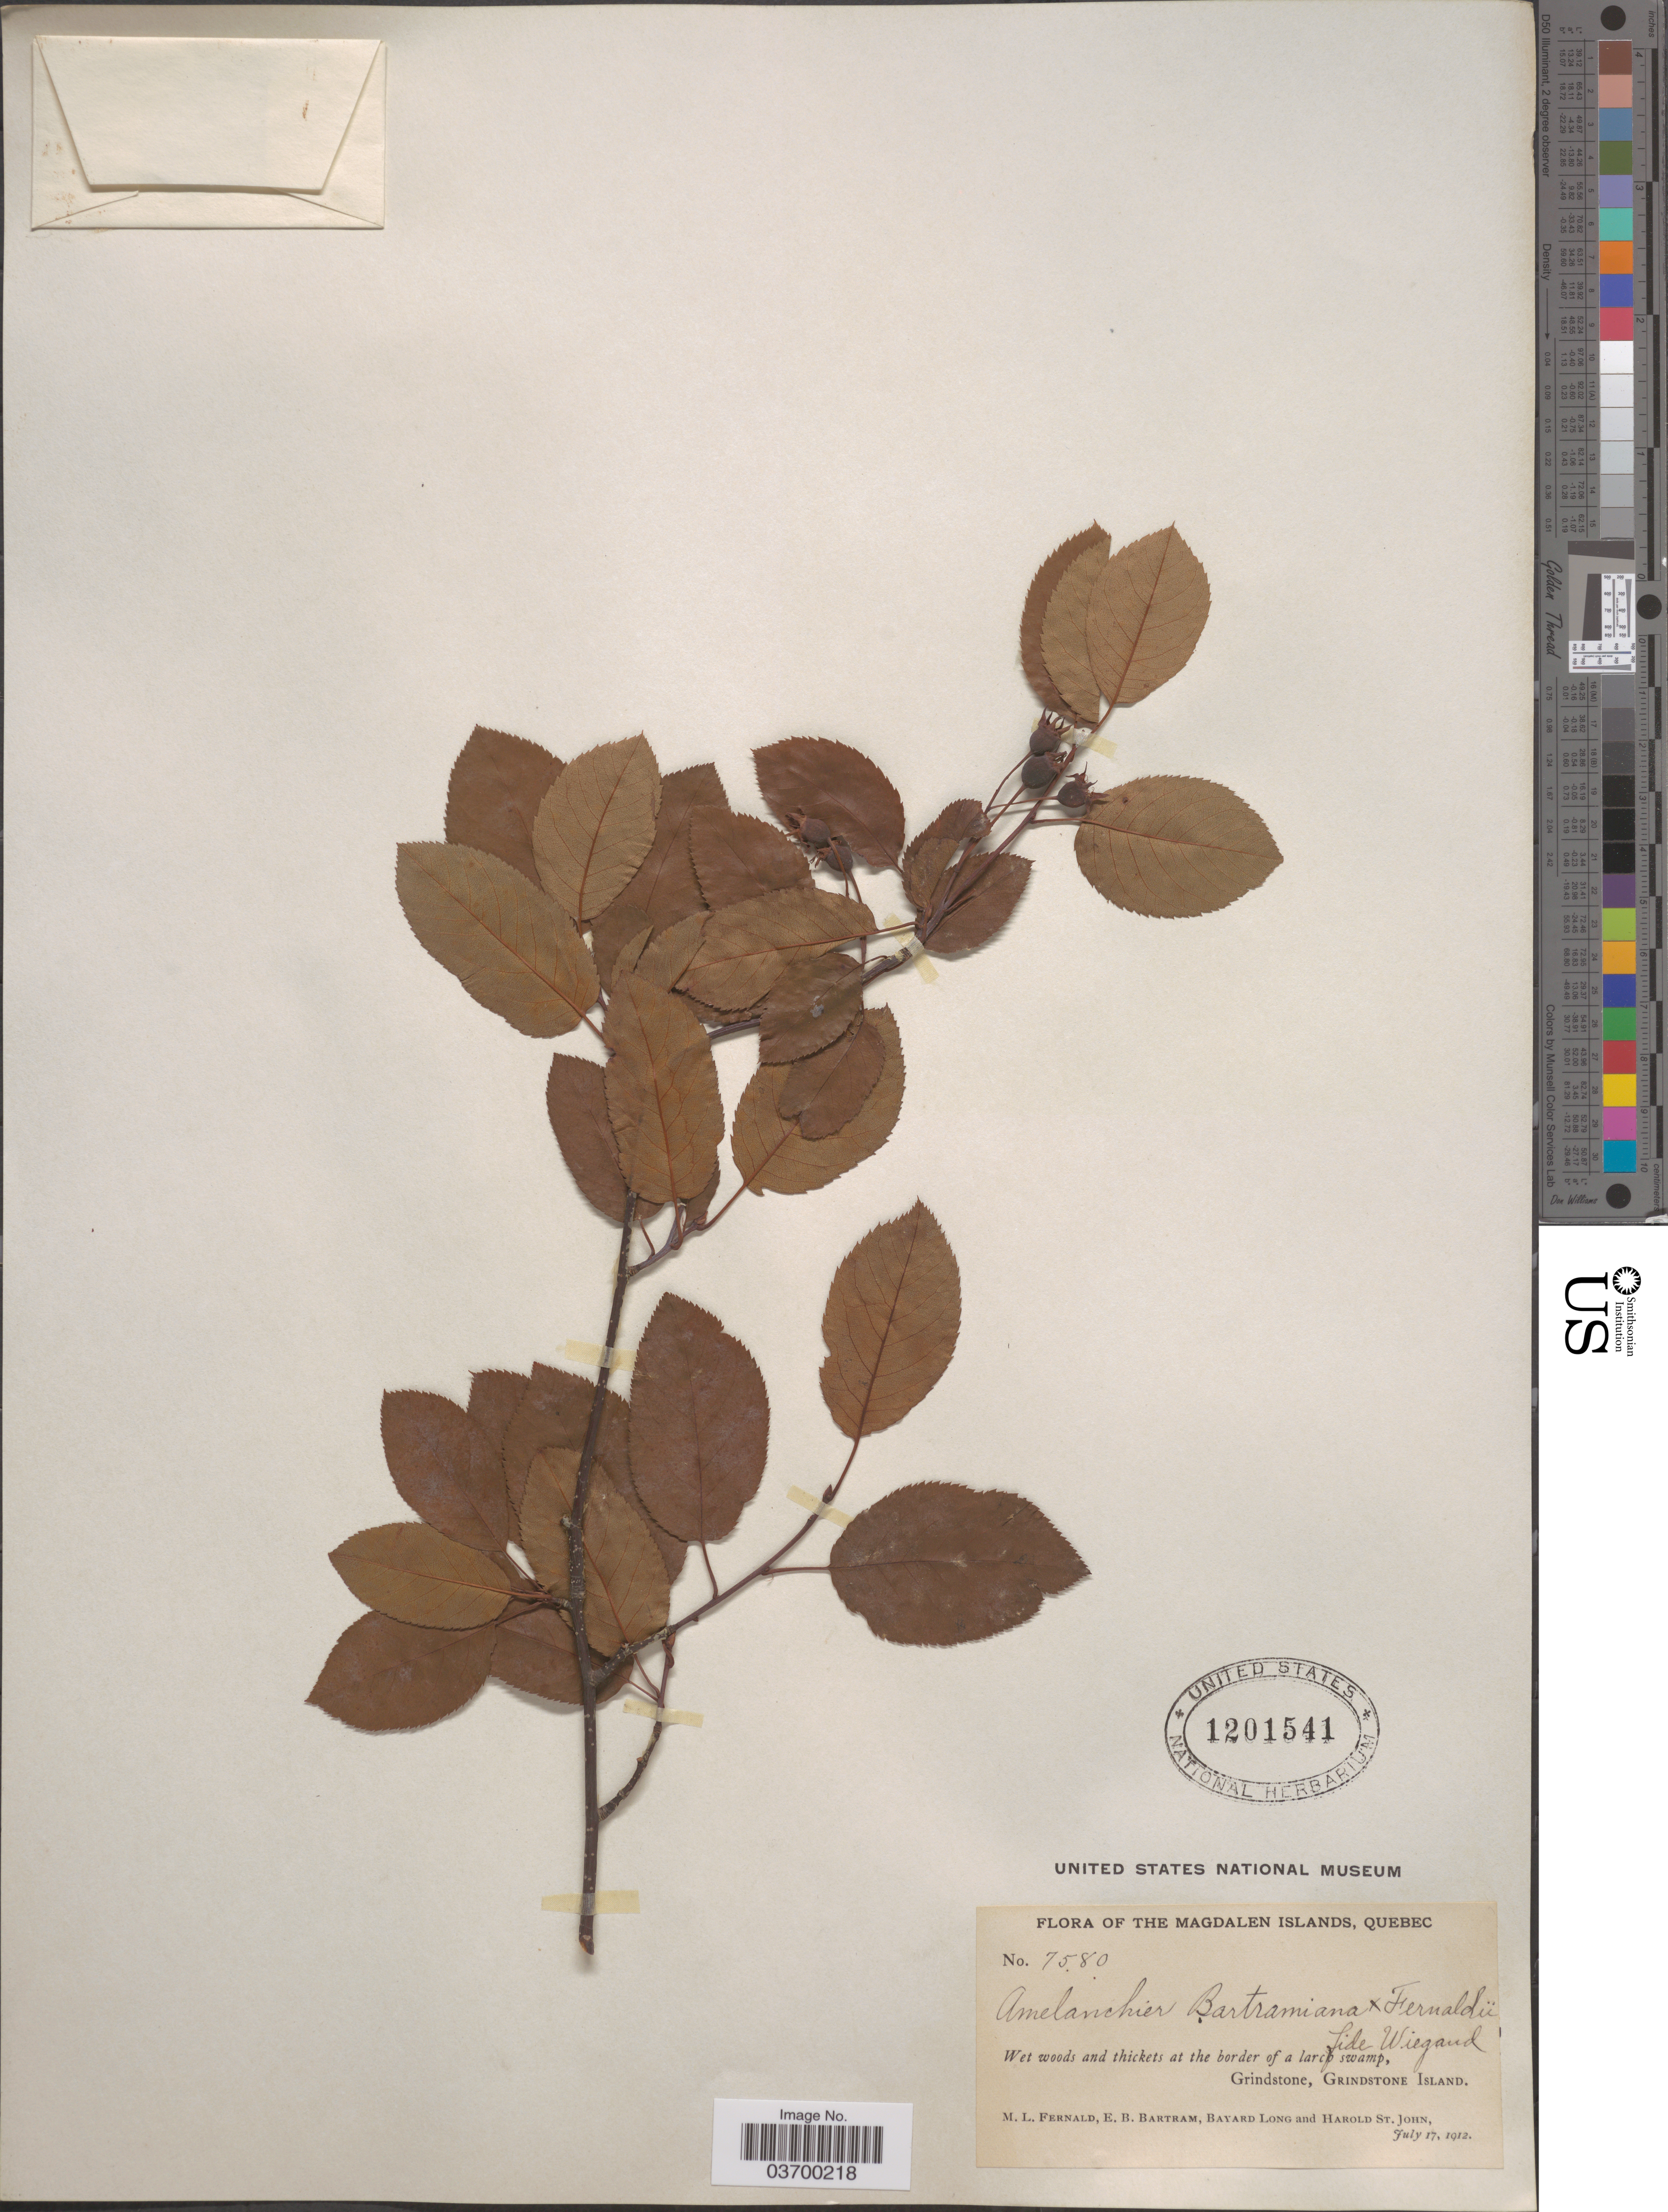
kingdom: Plantae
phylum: Tracheophyta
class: Magnoliopsida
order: Rosales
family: Rosaceae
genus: Amelanchier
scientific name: Amelanchier bartramiana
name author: (Tausch) M. Roem.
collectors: M. L. Fernald, E. B. Bartram, B. Long & H. St. John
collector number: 7580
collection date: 1912-07-17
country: Canada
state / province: Quebec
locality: Magdalen Islands. Grindstone, Grindstone Island.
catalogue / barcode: US 1201541